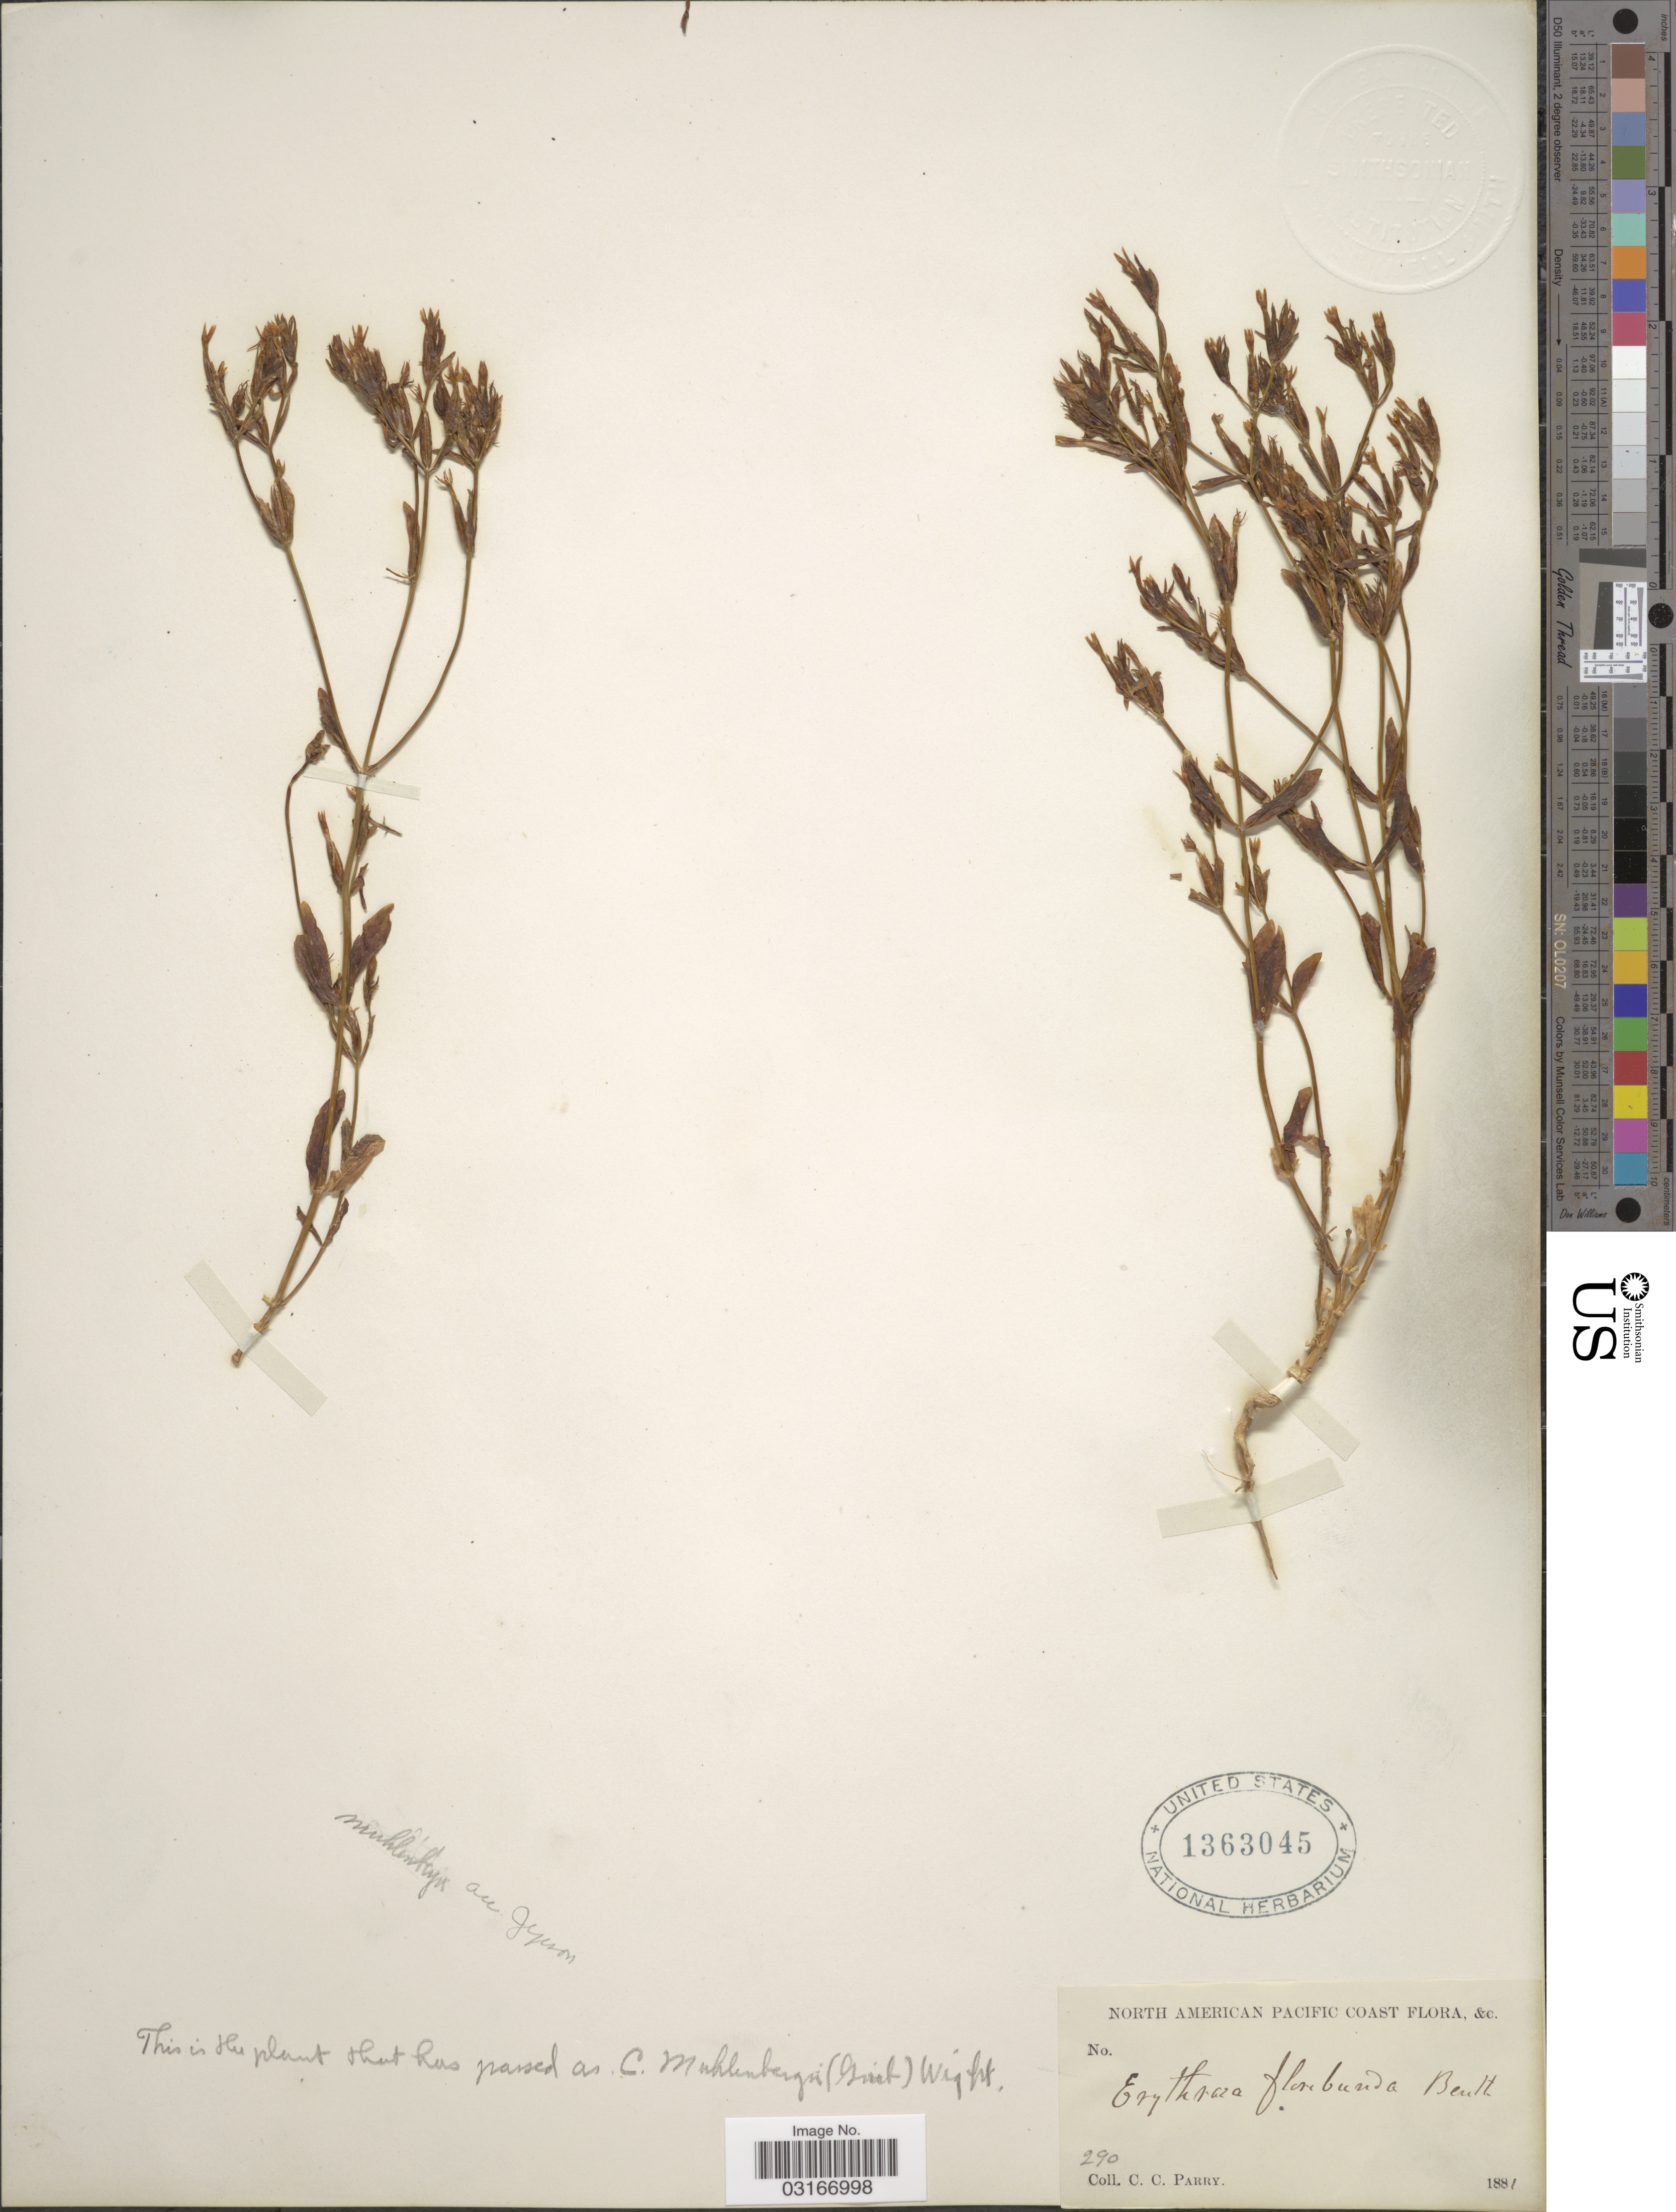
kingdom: Plantae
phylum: Tracheophyta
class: Magnoliopsida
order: Gentianales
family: Gentianaceae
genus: Centaurium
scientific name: Centaurium muehlenbergii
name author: (Griseb.) W. Wight ex Piper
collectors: C. C. Parry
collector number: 290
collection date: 1881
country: United States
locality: North American Pacific Coast.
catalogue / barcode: US 1363045